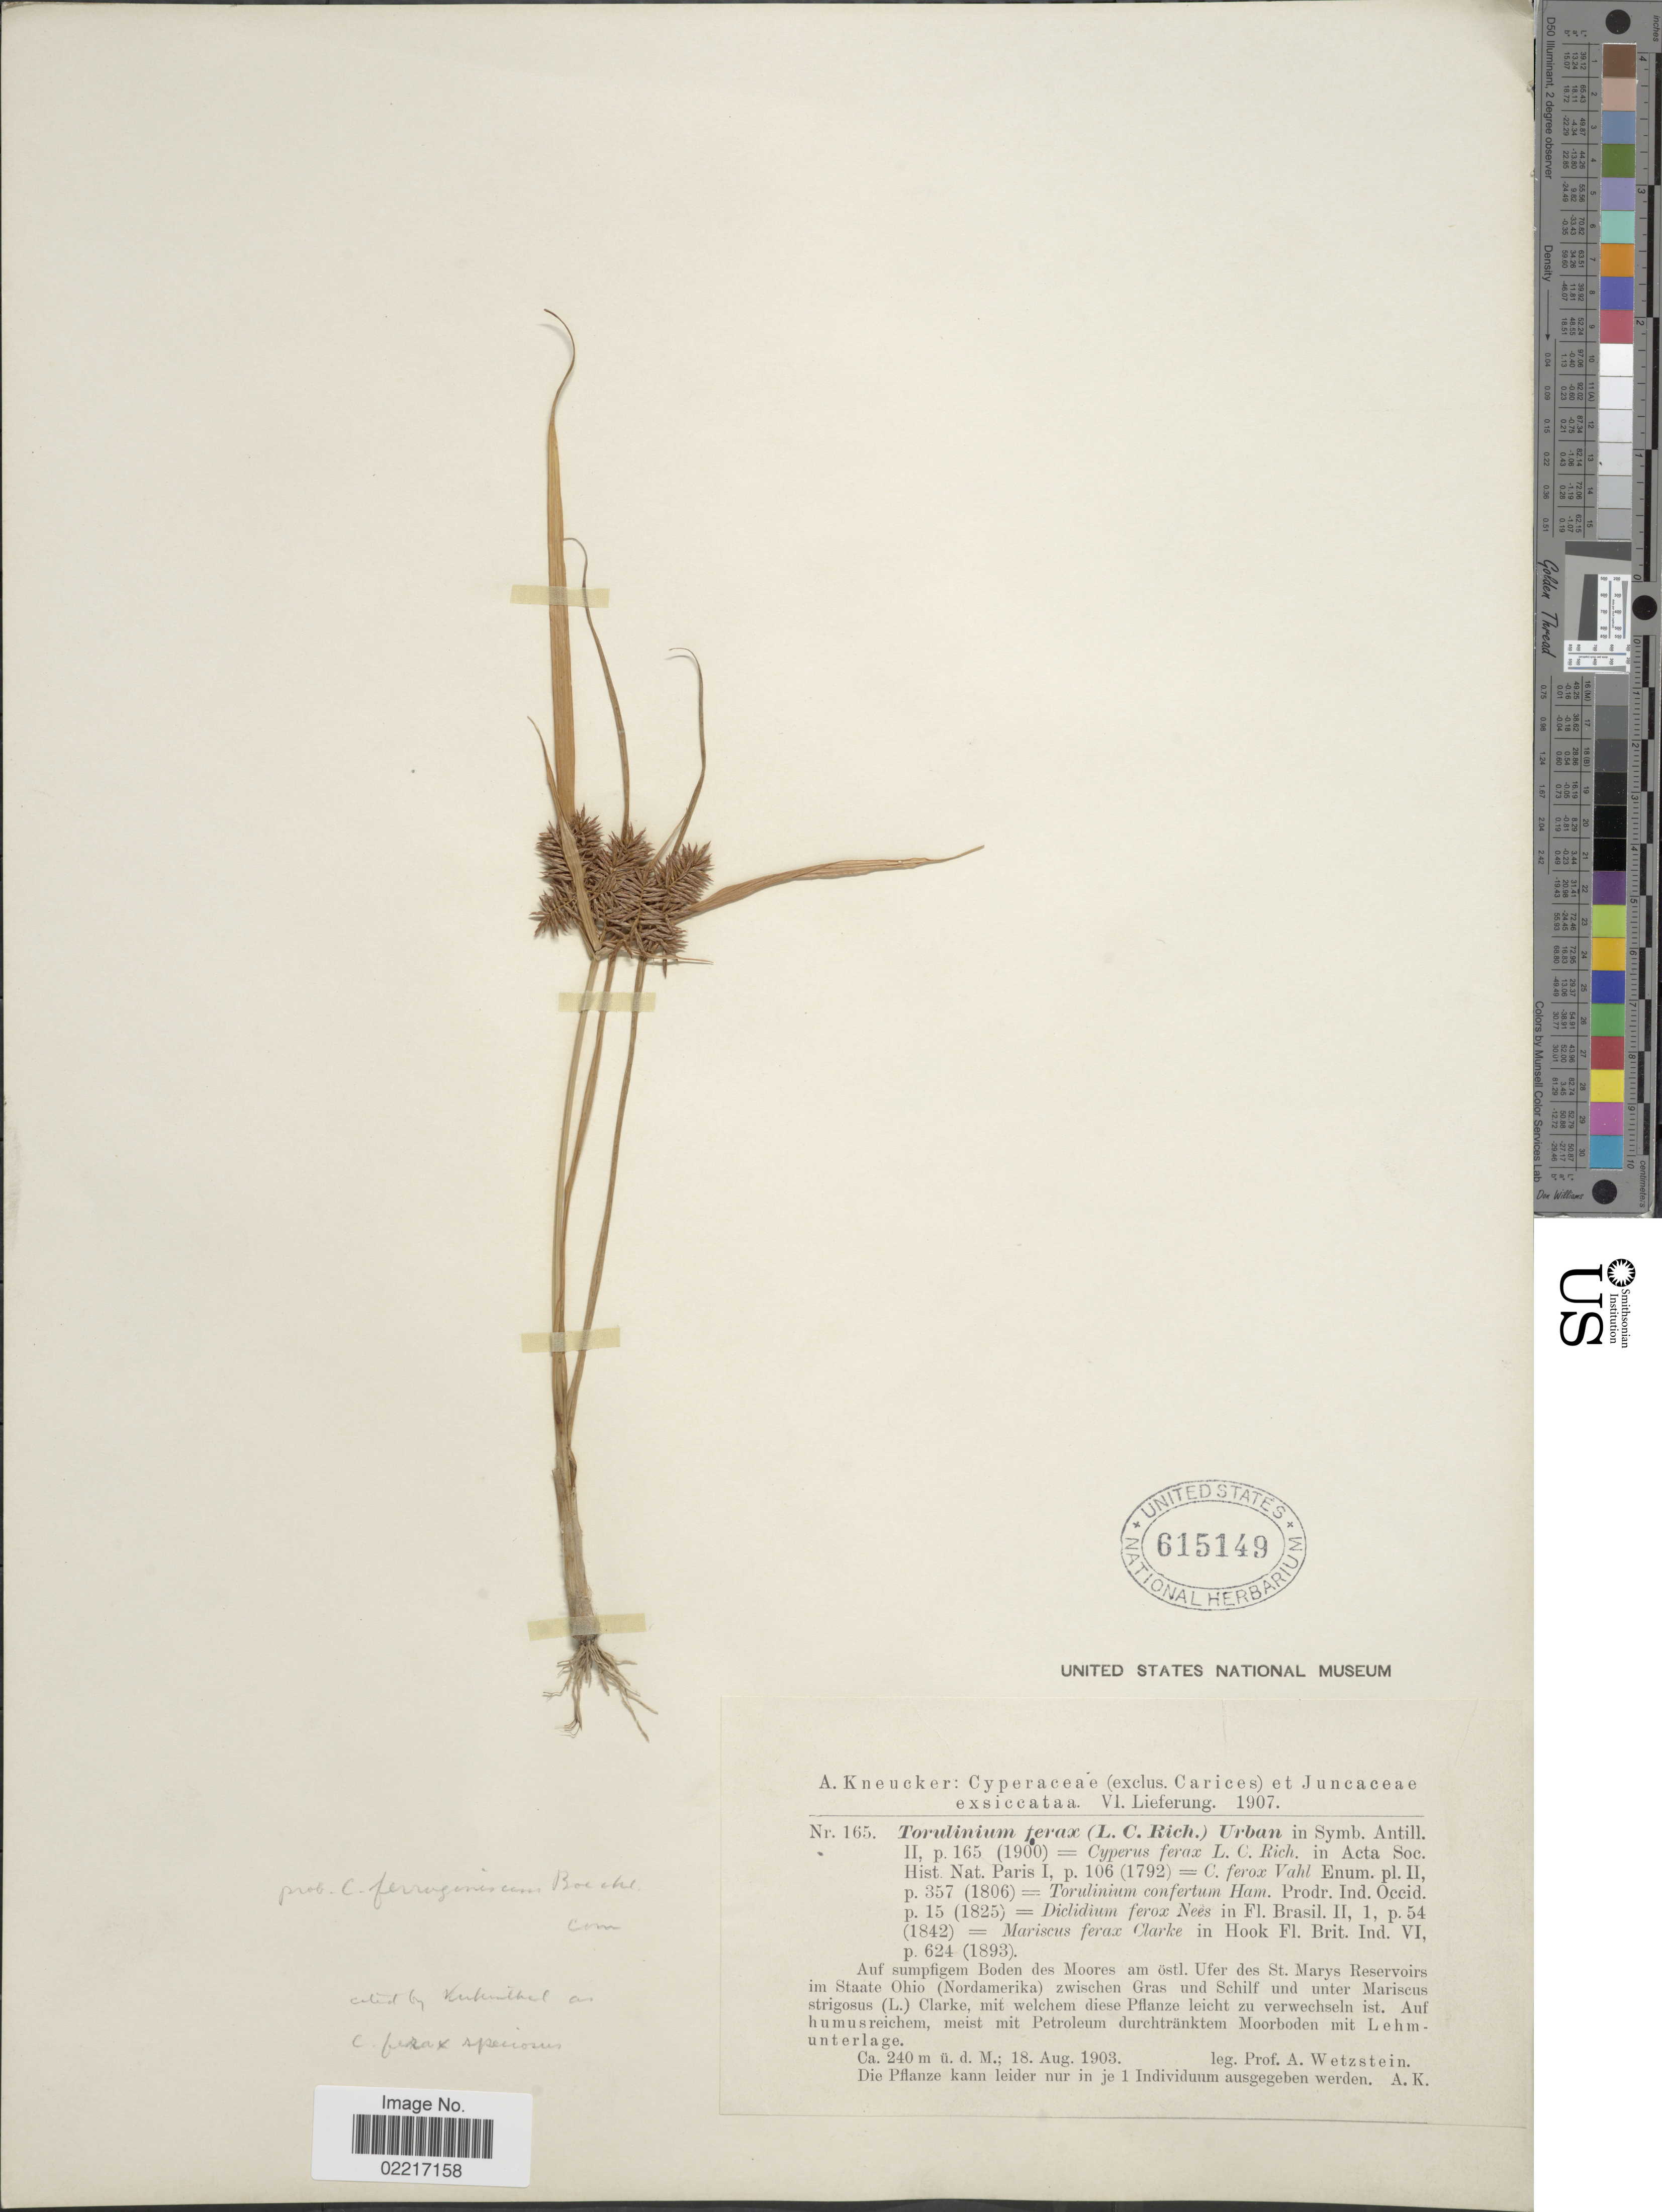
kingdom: Plantae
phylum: Tracheophyta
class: Liliopsida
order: Poales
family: Cyperaceae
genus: Cyperus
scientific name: Cyperus odoratus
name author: L.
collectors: A. Wetzstein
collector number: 165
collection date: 1903-08-18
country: United States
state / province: Ohio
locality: Aud sumpfgen Boden des Moores am ost. Ufer des St. Marys Reservoirs im Staate Ohio (Nordamerika) wischen Gras und Schilf und unter Mariscus strigosus (L.) Clarke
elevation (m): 240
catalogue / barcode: US 615149